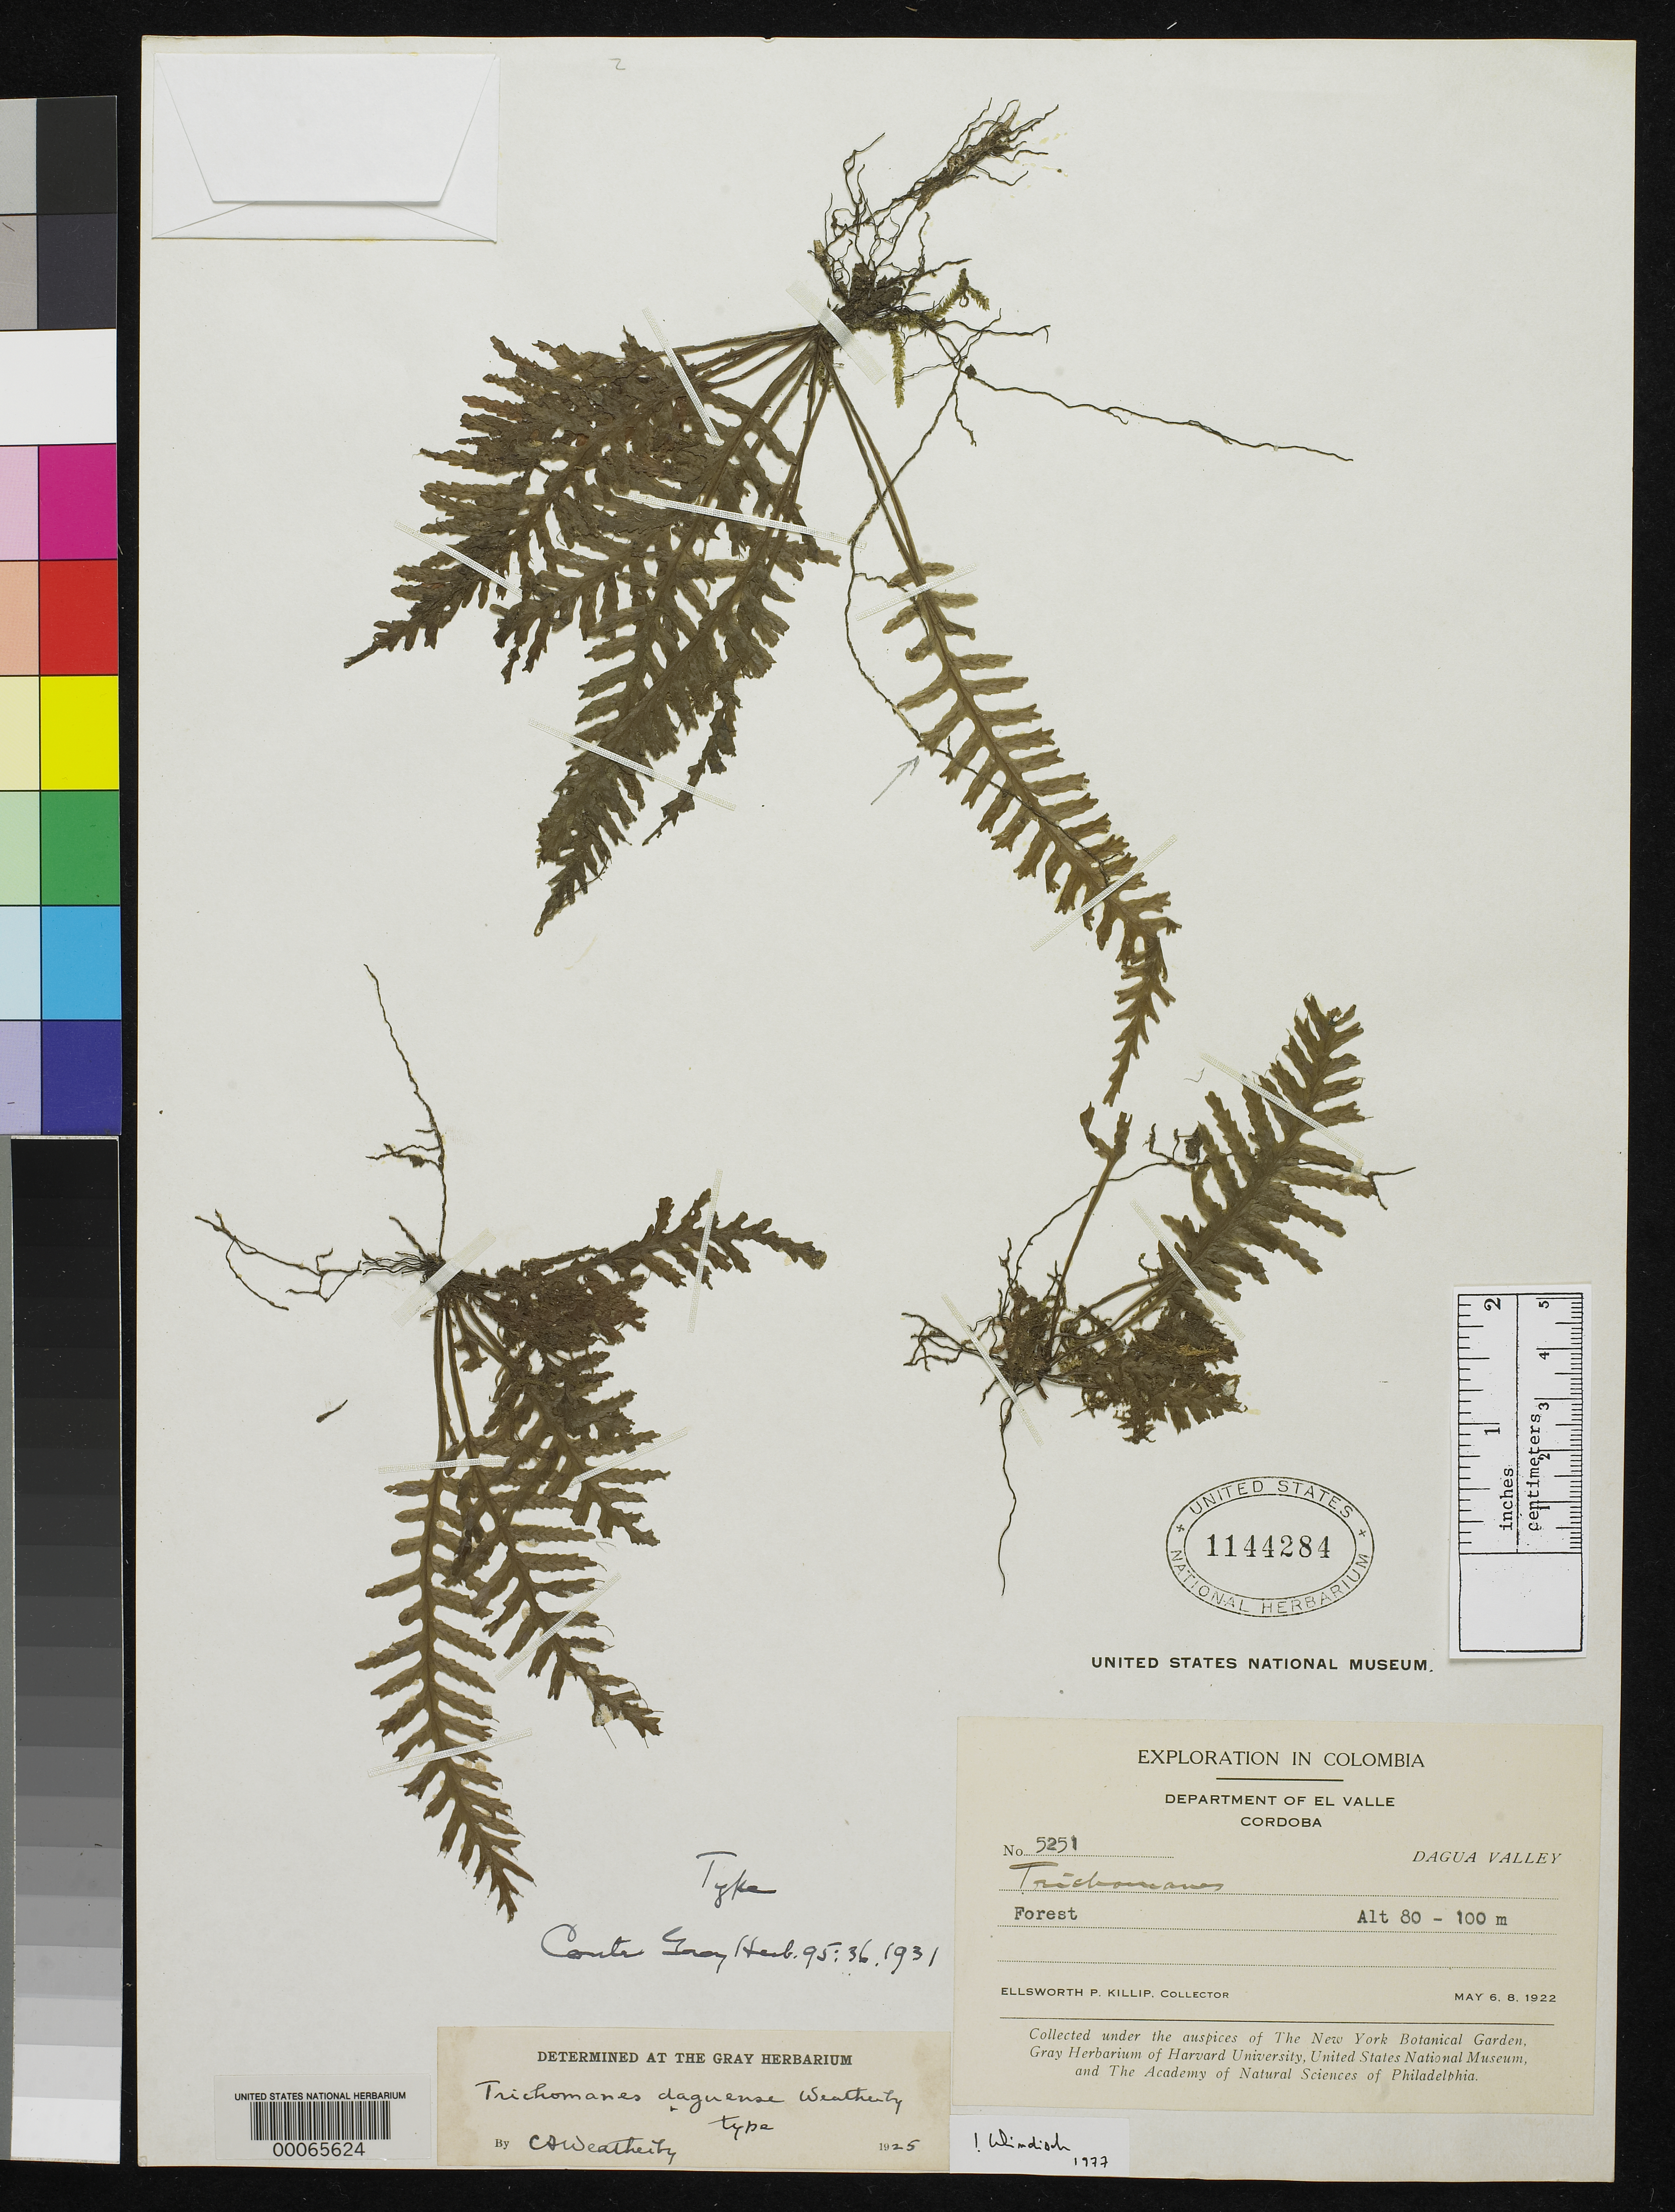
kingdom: Plantae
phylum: Tracheophyta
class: Polypodiopsida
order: Hymenophyllales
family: Hymenophyllaceae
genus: Trichomanes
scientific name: Trichomanes daguense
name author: Weath.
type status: Holotype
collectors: E. P. Killip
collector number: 5251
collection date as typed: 06 May 1922 and 09 May 1912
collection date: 1912-05-09,1922-05-06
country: Colombia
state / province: Valle del Cauca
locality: Cordoba, Dagua Valley.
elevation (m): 80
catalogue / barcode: US 1144284